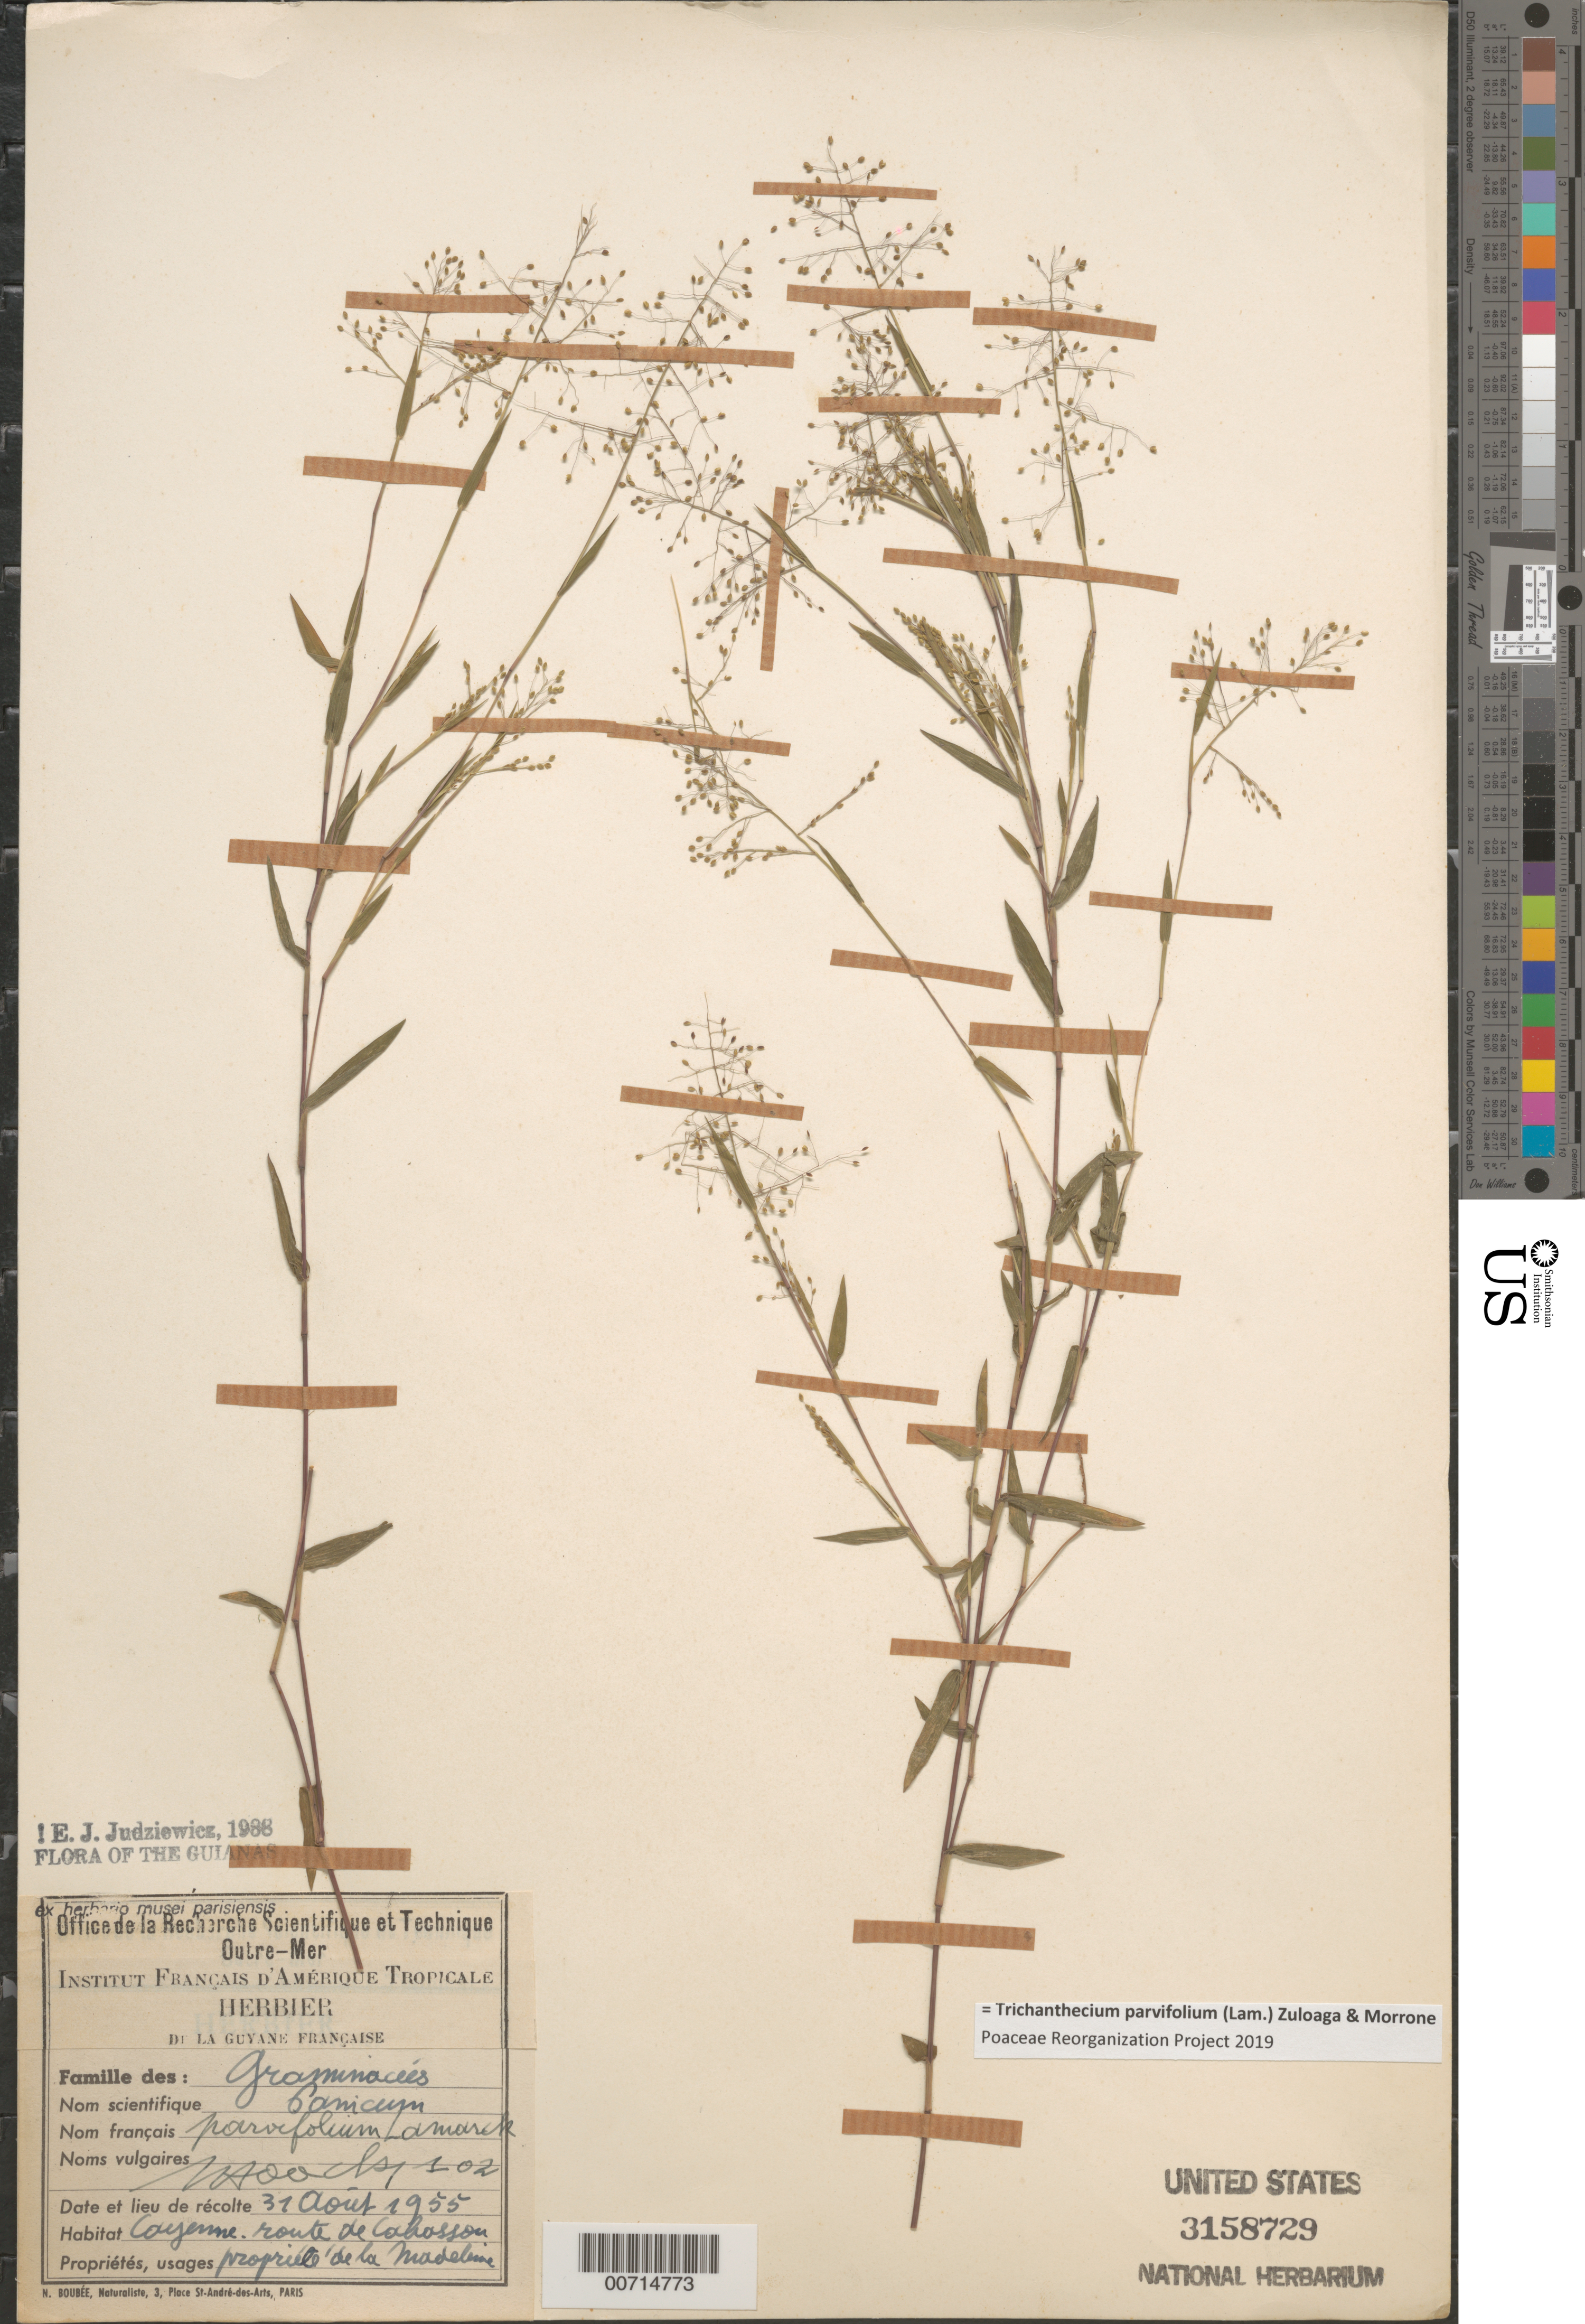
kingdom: Plantae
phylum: Tracheophyta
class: Liliopsida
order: Poales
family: Poaceae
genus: Trichanthecium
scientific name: Trichanthecium parvifolium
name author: (Lam.) Zuloaga & Morrone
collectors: N. Hoock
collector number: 102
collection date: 1955-08-31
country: French Guiana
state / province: Cayenne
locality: Route de Cabosson propriete de la Madeline.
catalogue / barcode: US 3158729